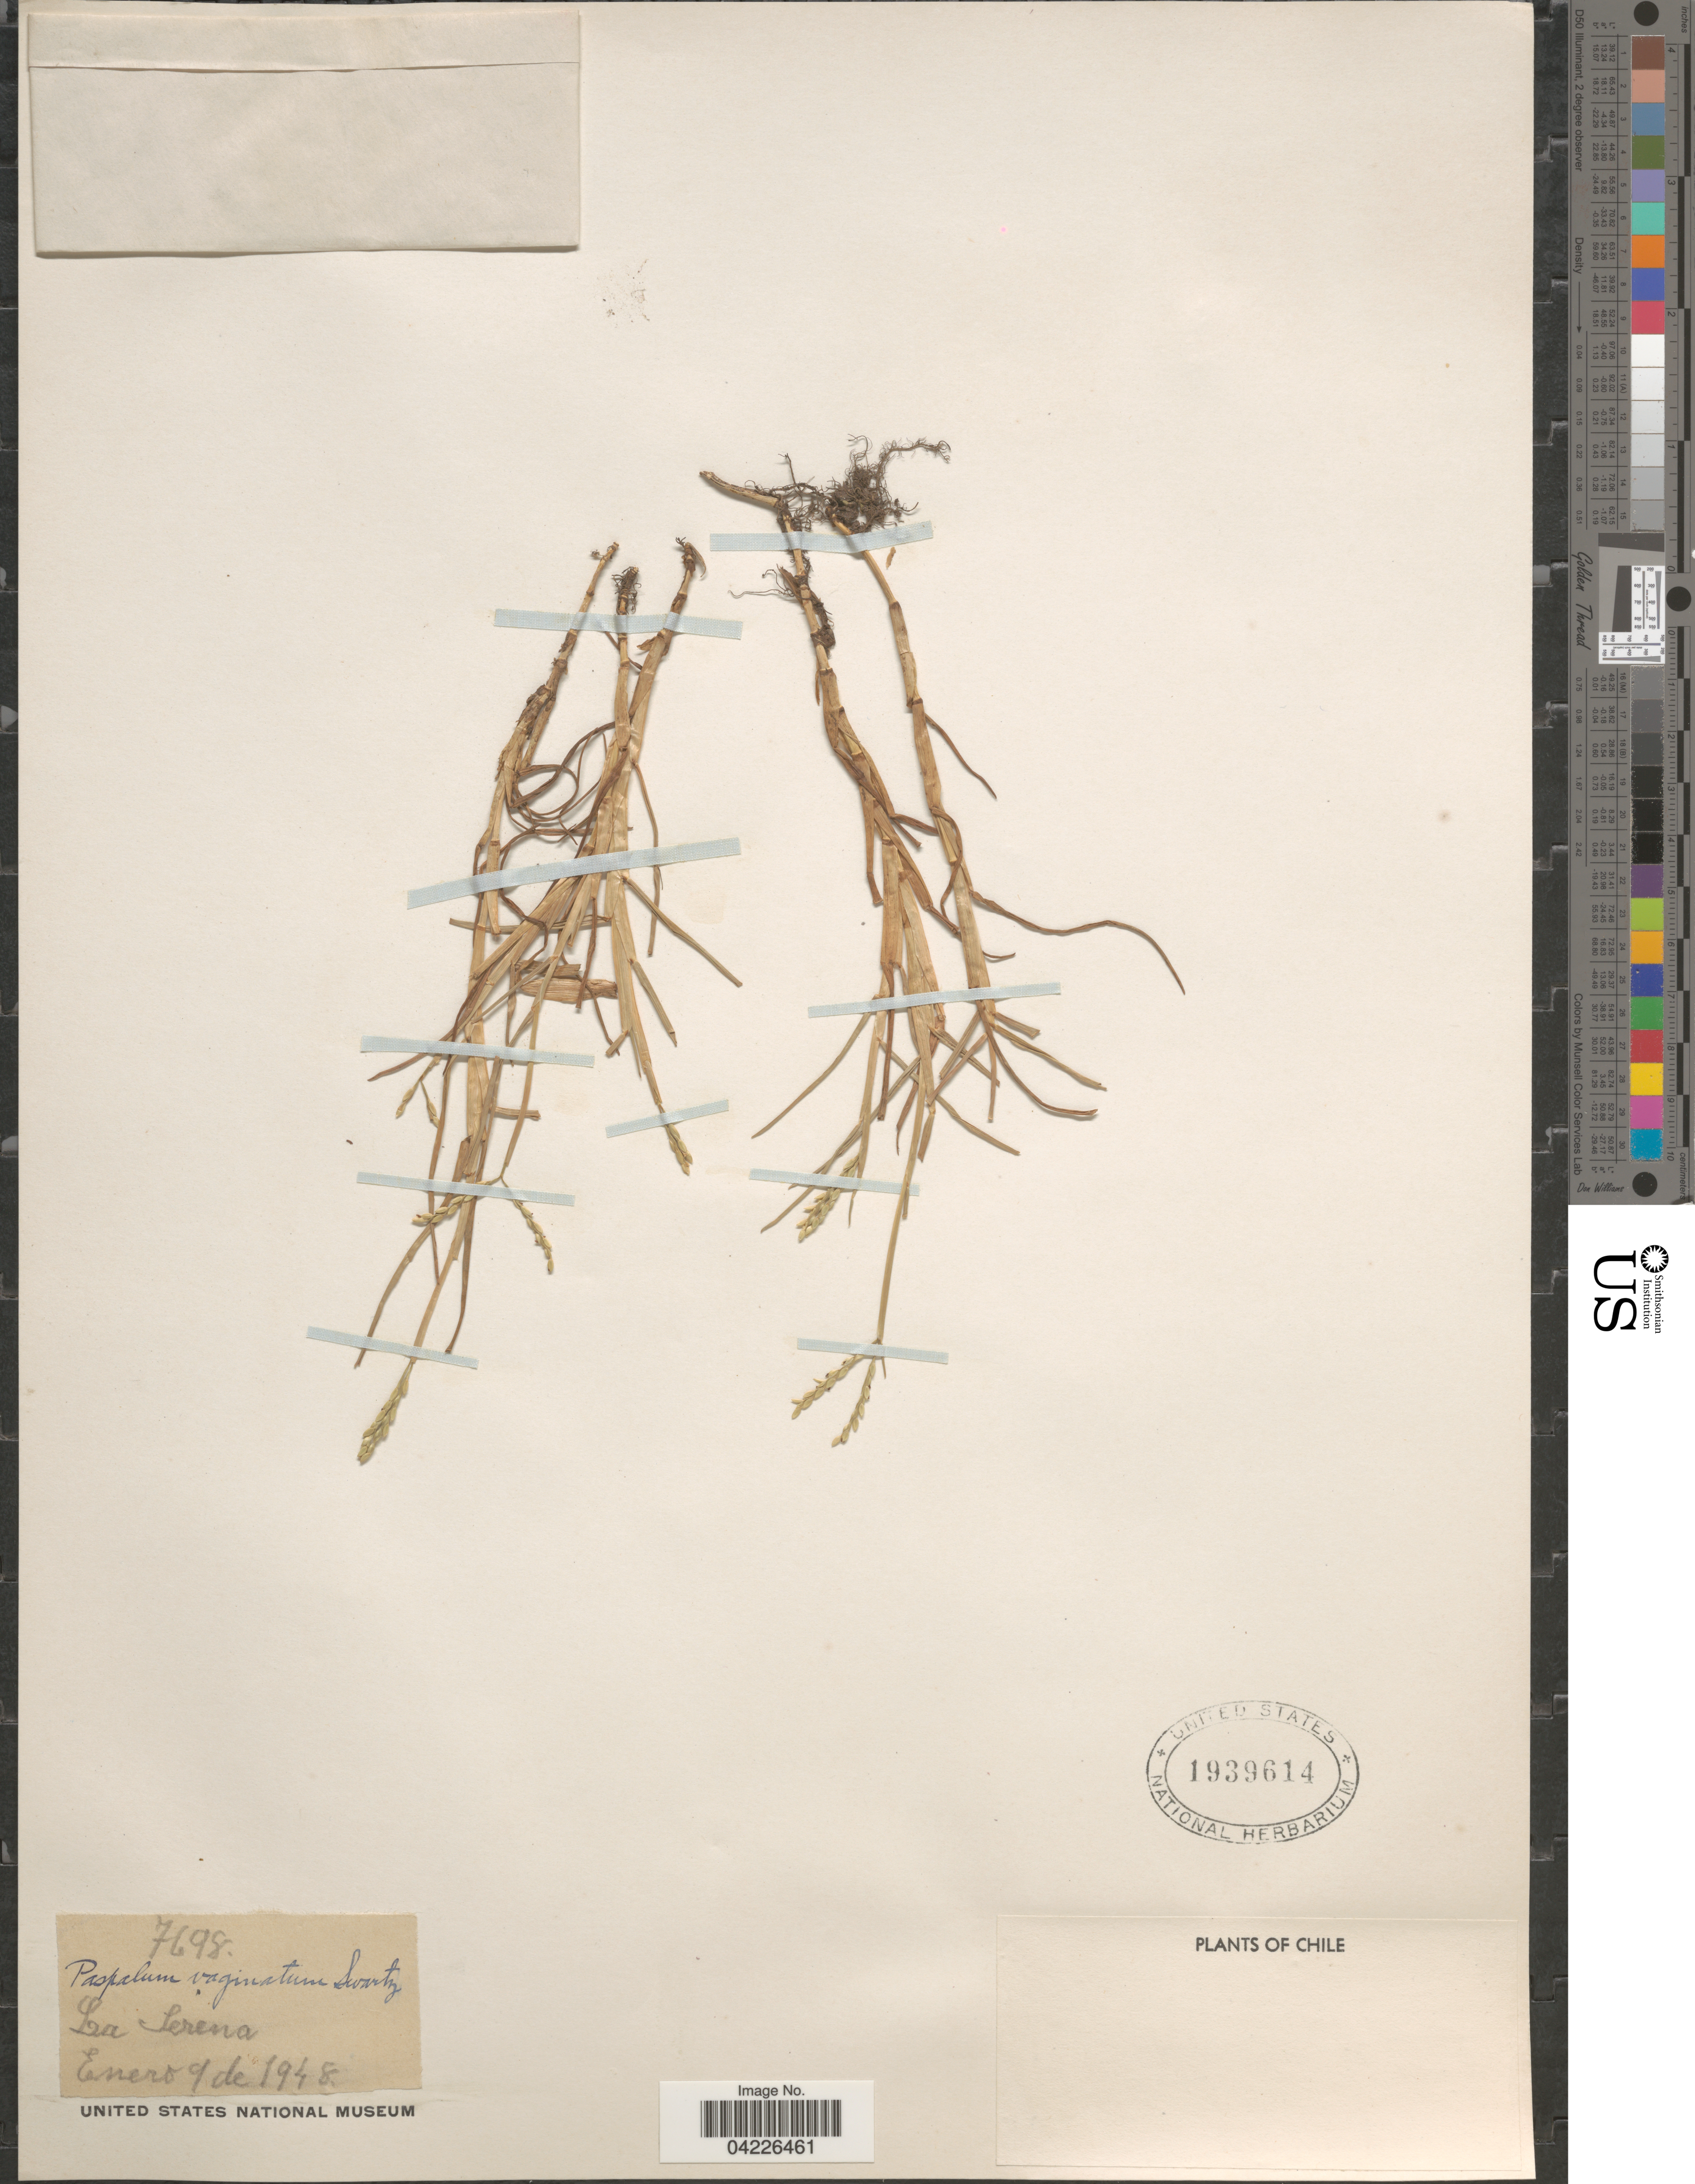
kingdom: Plantae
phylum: Tracheophyta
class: Liliopsida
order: Poales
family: Poaceae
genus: Paspalum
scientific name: Paspalum vaginatum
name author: Sw.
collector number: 7698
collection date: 1948-01-09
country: Chile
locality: La Serena.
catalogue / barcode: US 1939614